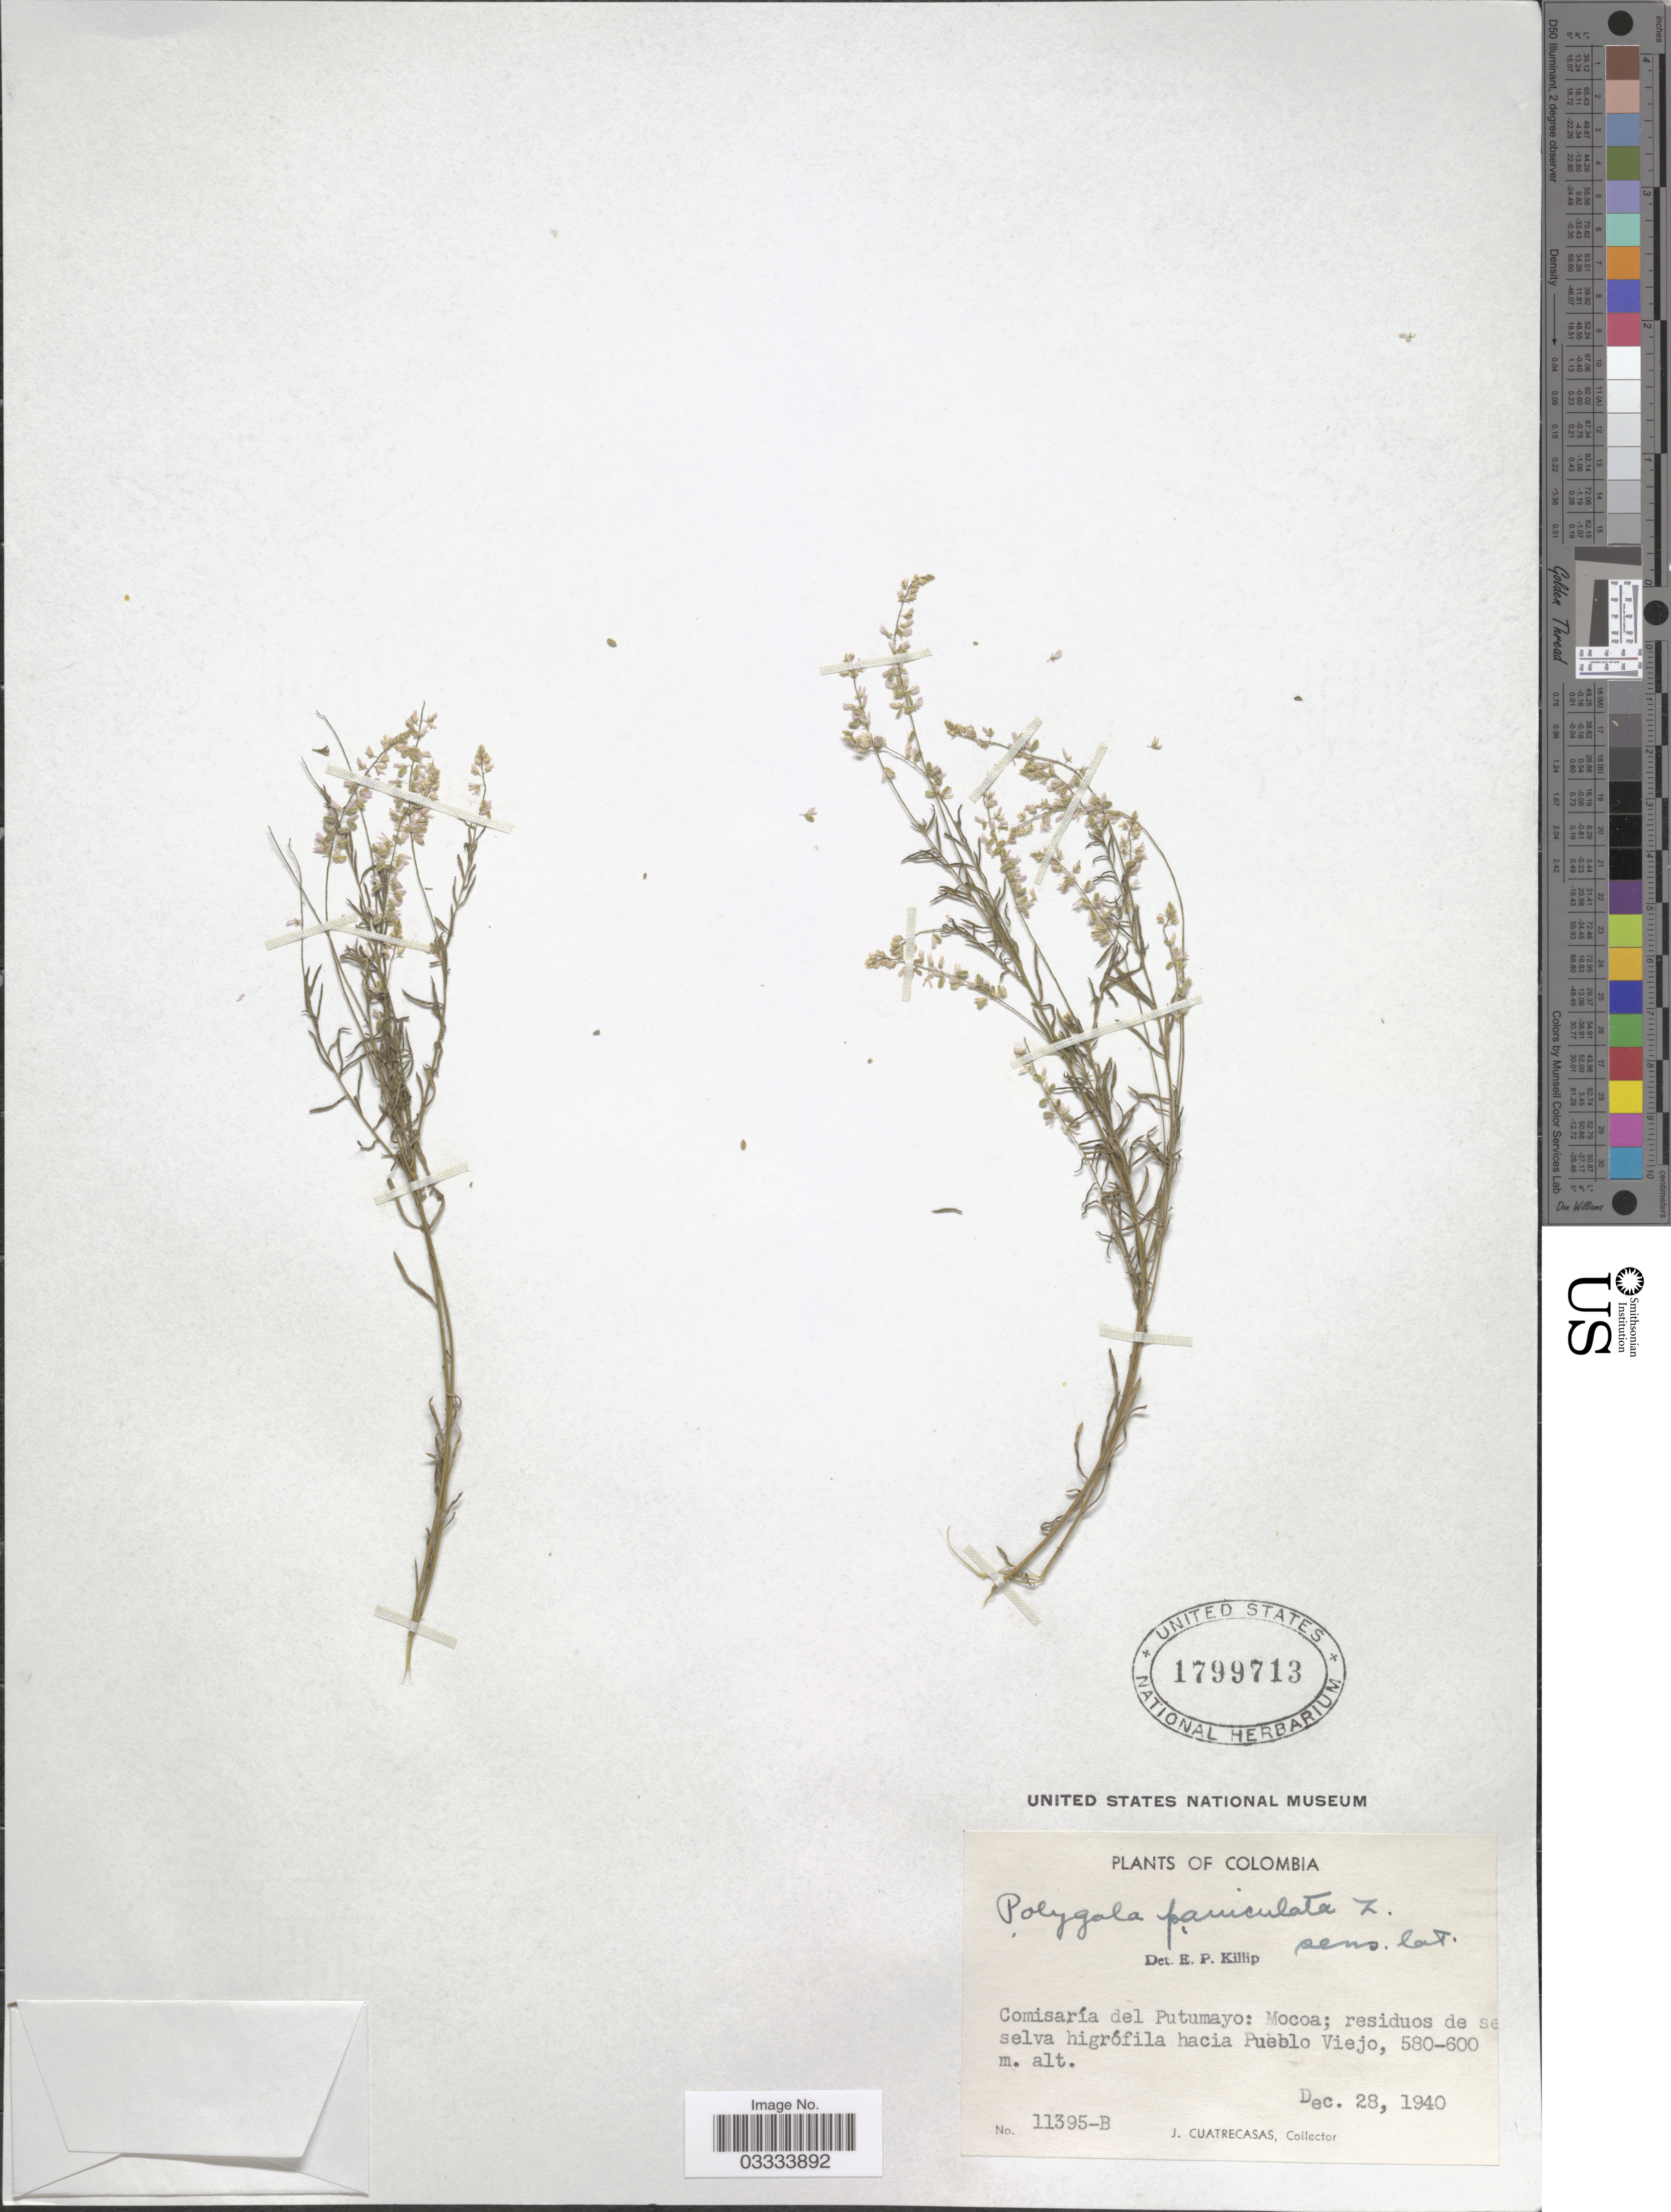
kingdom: Plantae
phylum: Tracheophyta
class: Magnoliopsida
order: Fabales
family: Polygalaceae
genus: Polygala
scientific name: Polygala paniculata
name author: L.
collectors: J. Cuatrecasas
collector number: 11395-B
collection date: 1940-12-28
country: Colombia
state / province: Putumayo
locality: Comisaría del Putumayo: Mocoa; residuos de selva higrófila hacia Pueblo Viejo.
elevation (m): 580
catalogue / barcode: US 1799713